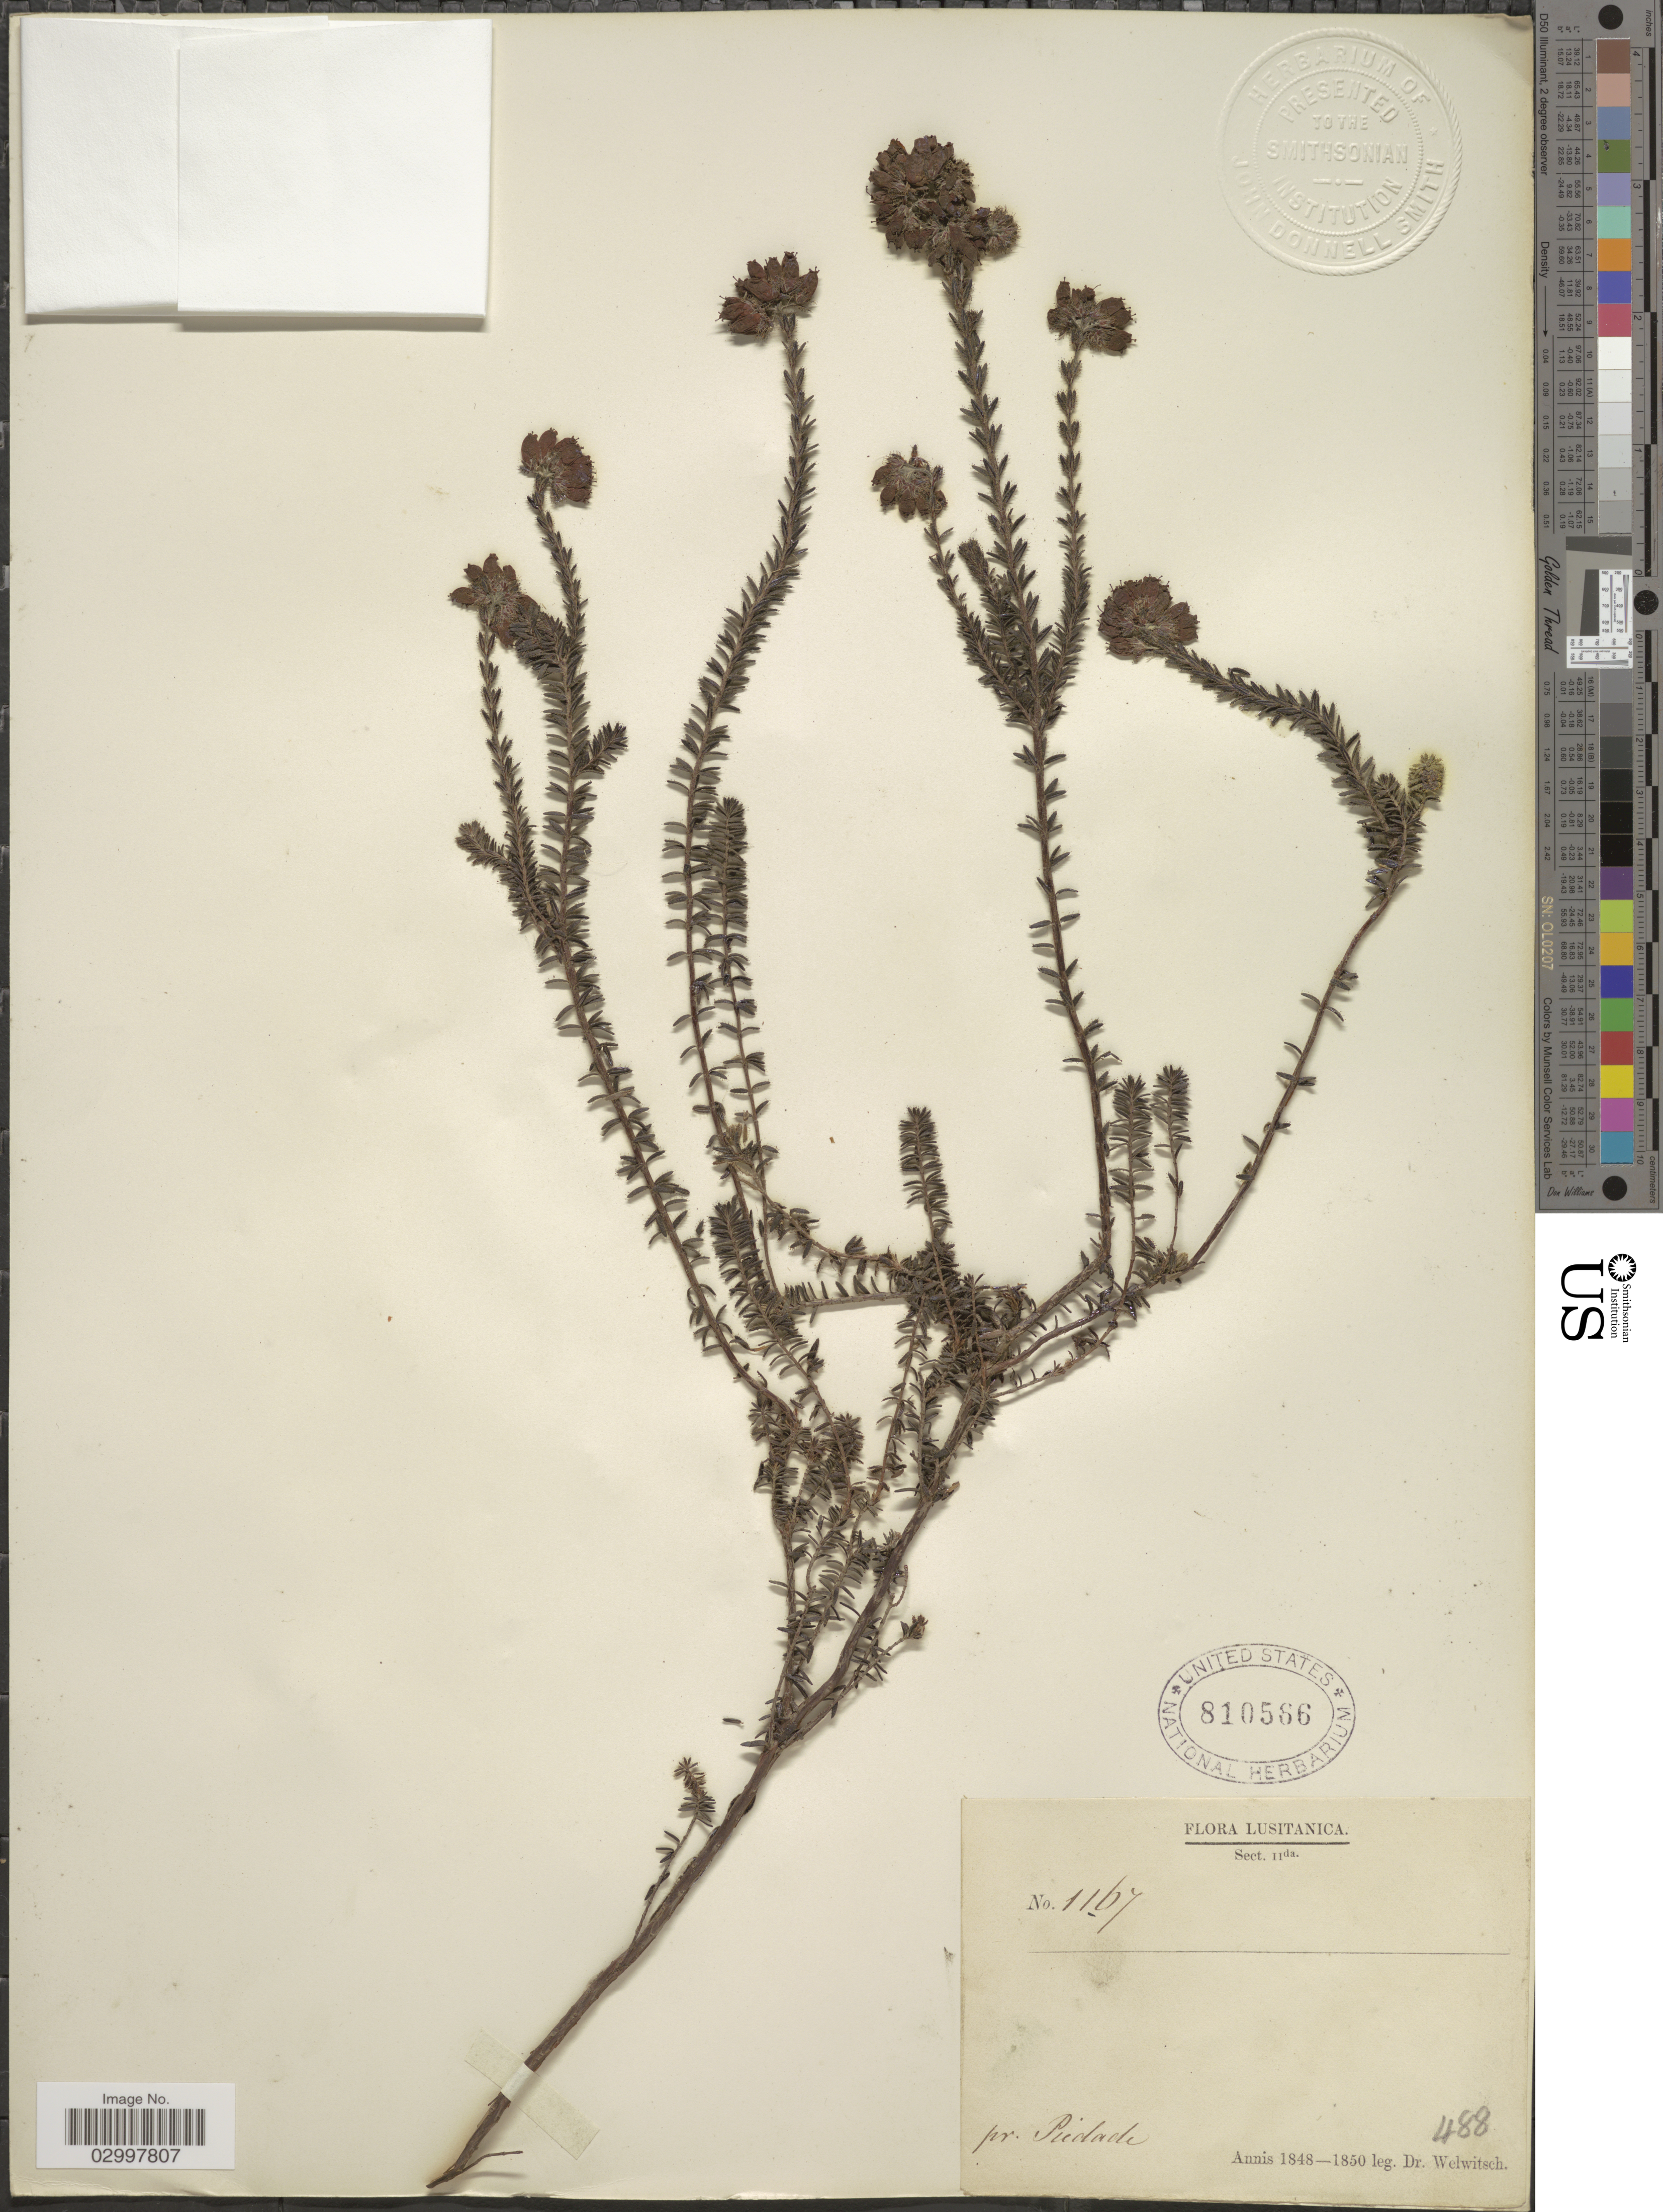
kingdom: Plantae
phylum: Tracheophyta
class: Magnoliopsida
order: Ericales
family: Ericaceae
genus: Erica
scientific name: Erica sp.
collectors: -. Welwitsch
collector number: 1167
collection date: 1848/1850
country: Portugal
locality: Lusitanica. Pr. Piedade.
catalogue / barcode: US 810566